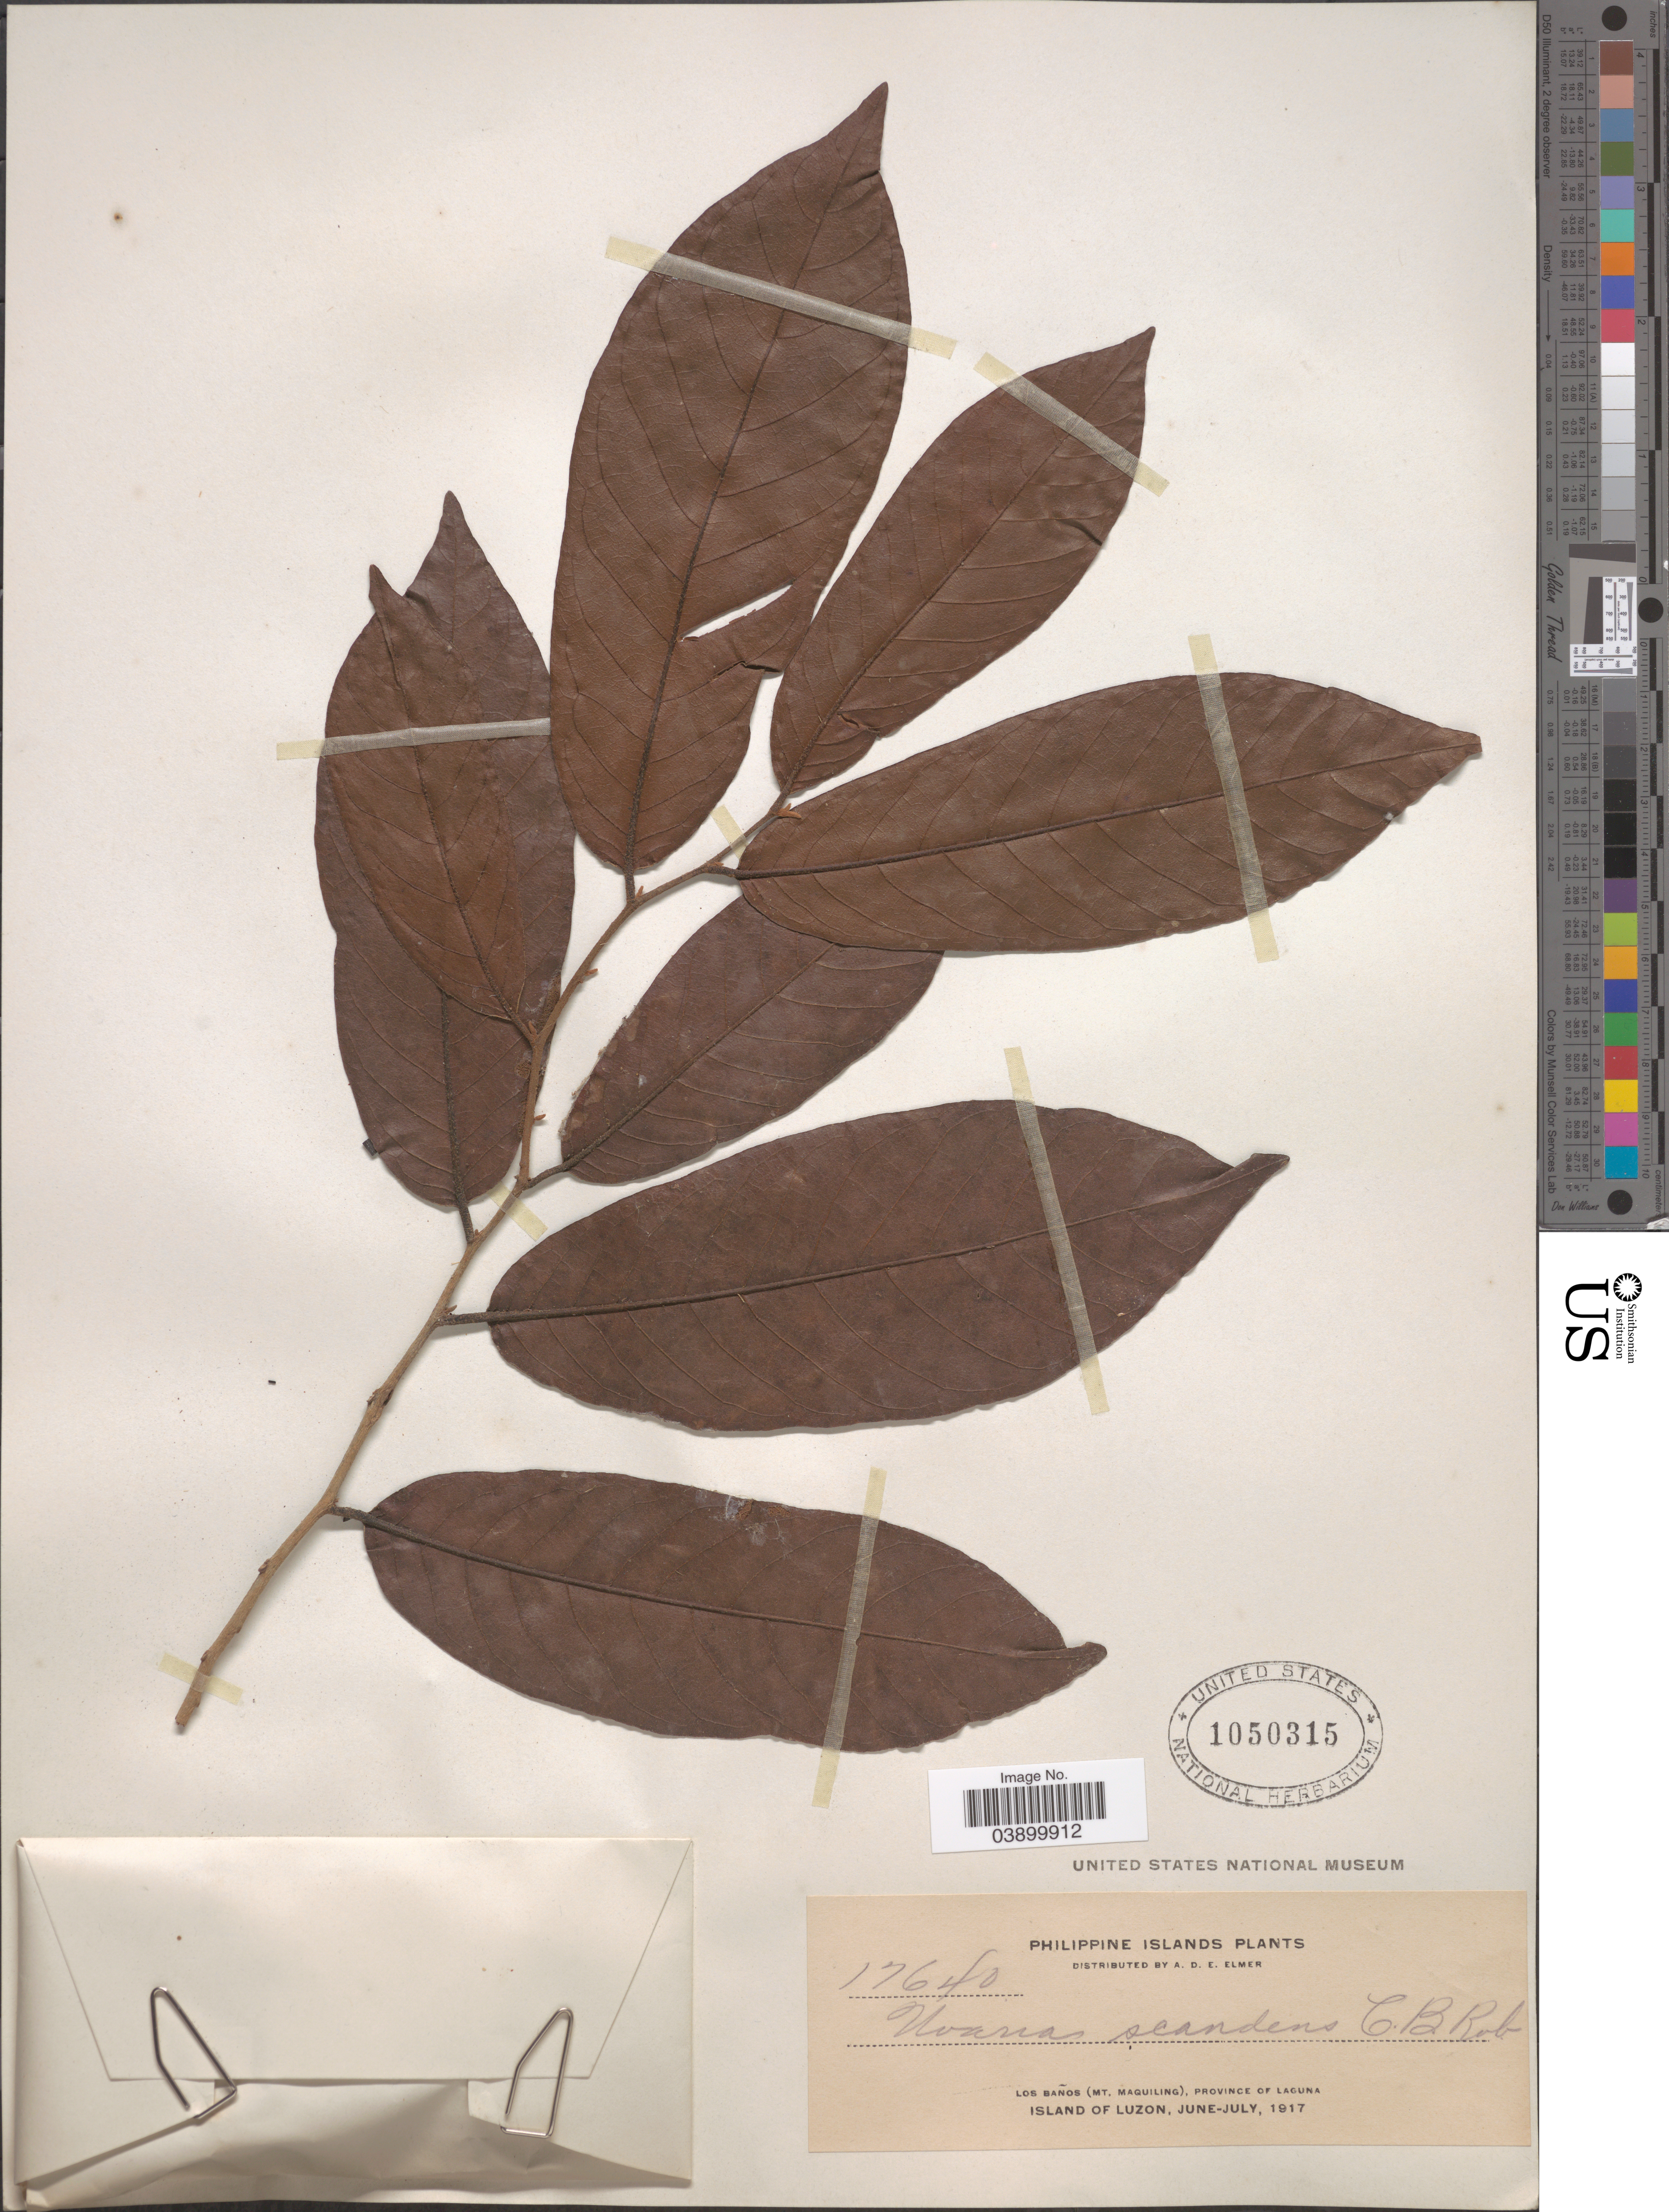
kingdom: Plantae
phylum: Tracheophyta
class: Magnoliopsida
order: Magnoliales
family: Annonaceae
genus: Uvaria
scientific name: Uvaria rufa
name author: Blume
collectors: A. D. E. Elmer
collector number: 17640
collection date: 1917-06/1917-07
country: Philippines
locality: Philippine Islands. Los Baños (Mt. Maquiling), Province of Laguna. Island of Luzon.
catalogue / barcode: US 1050315